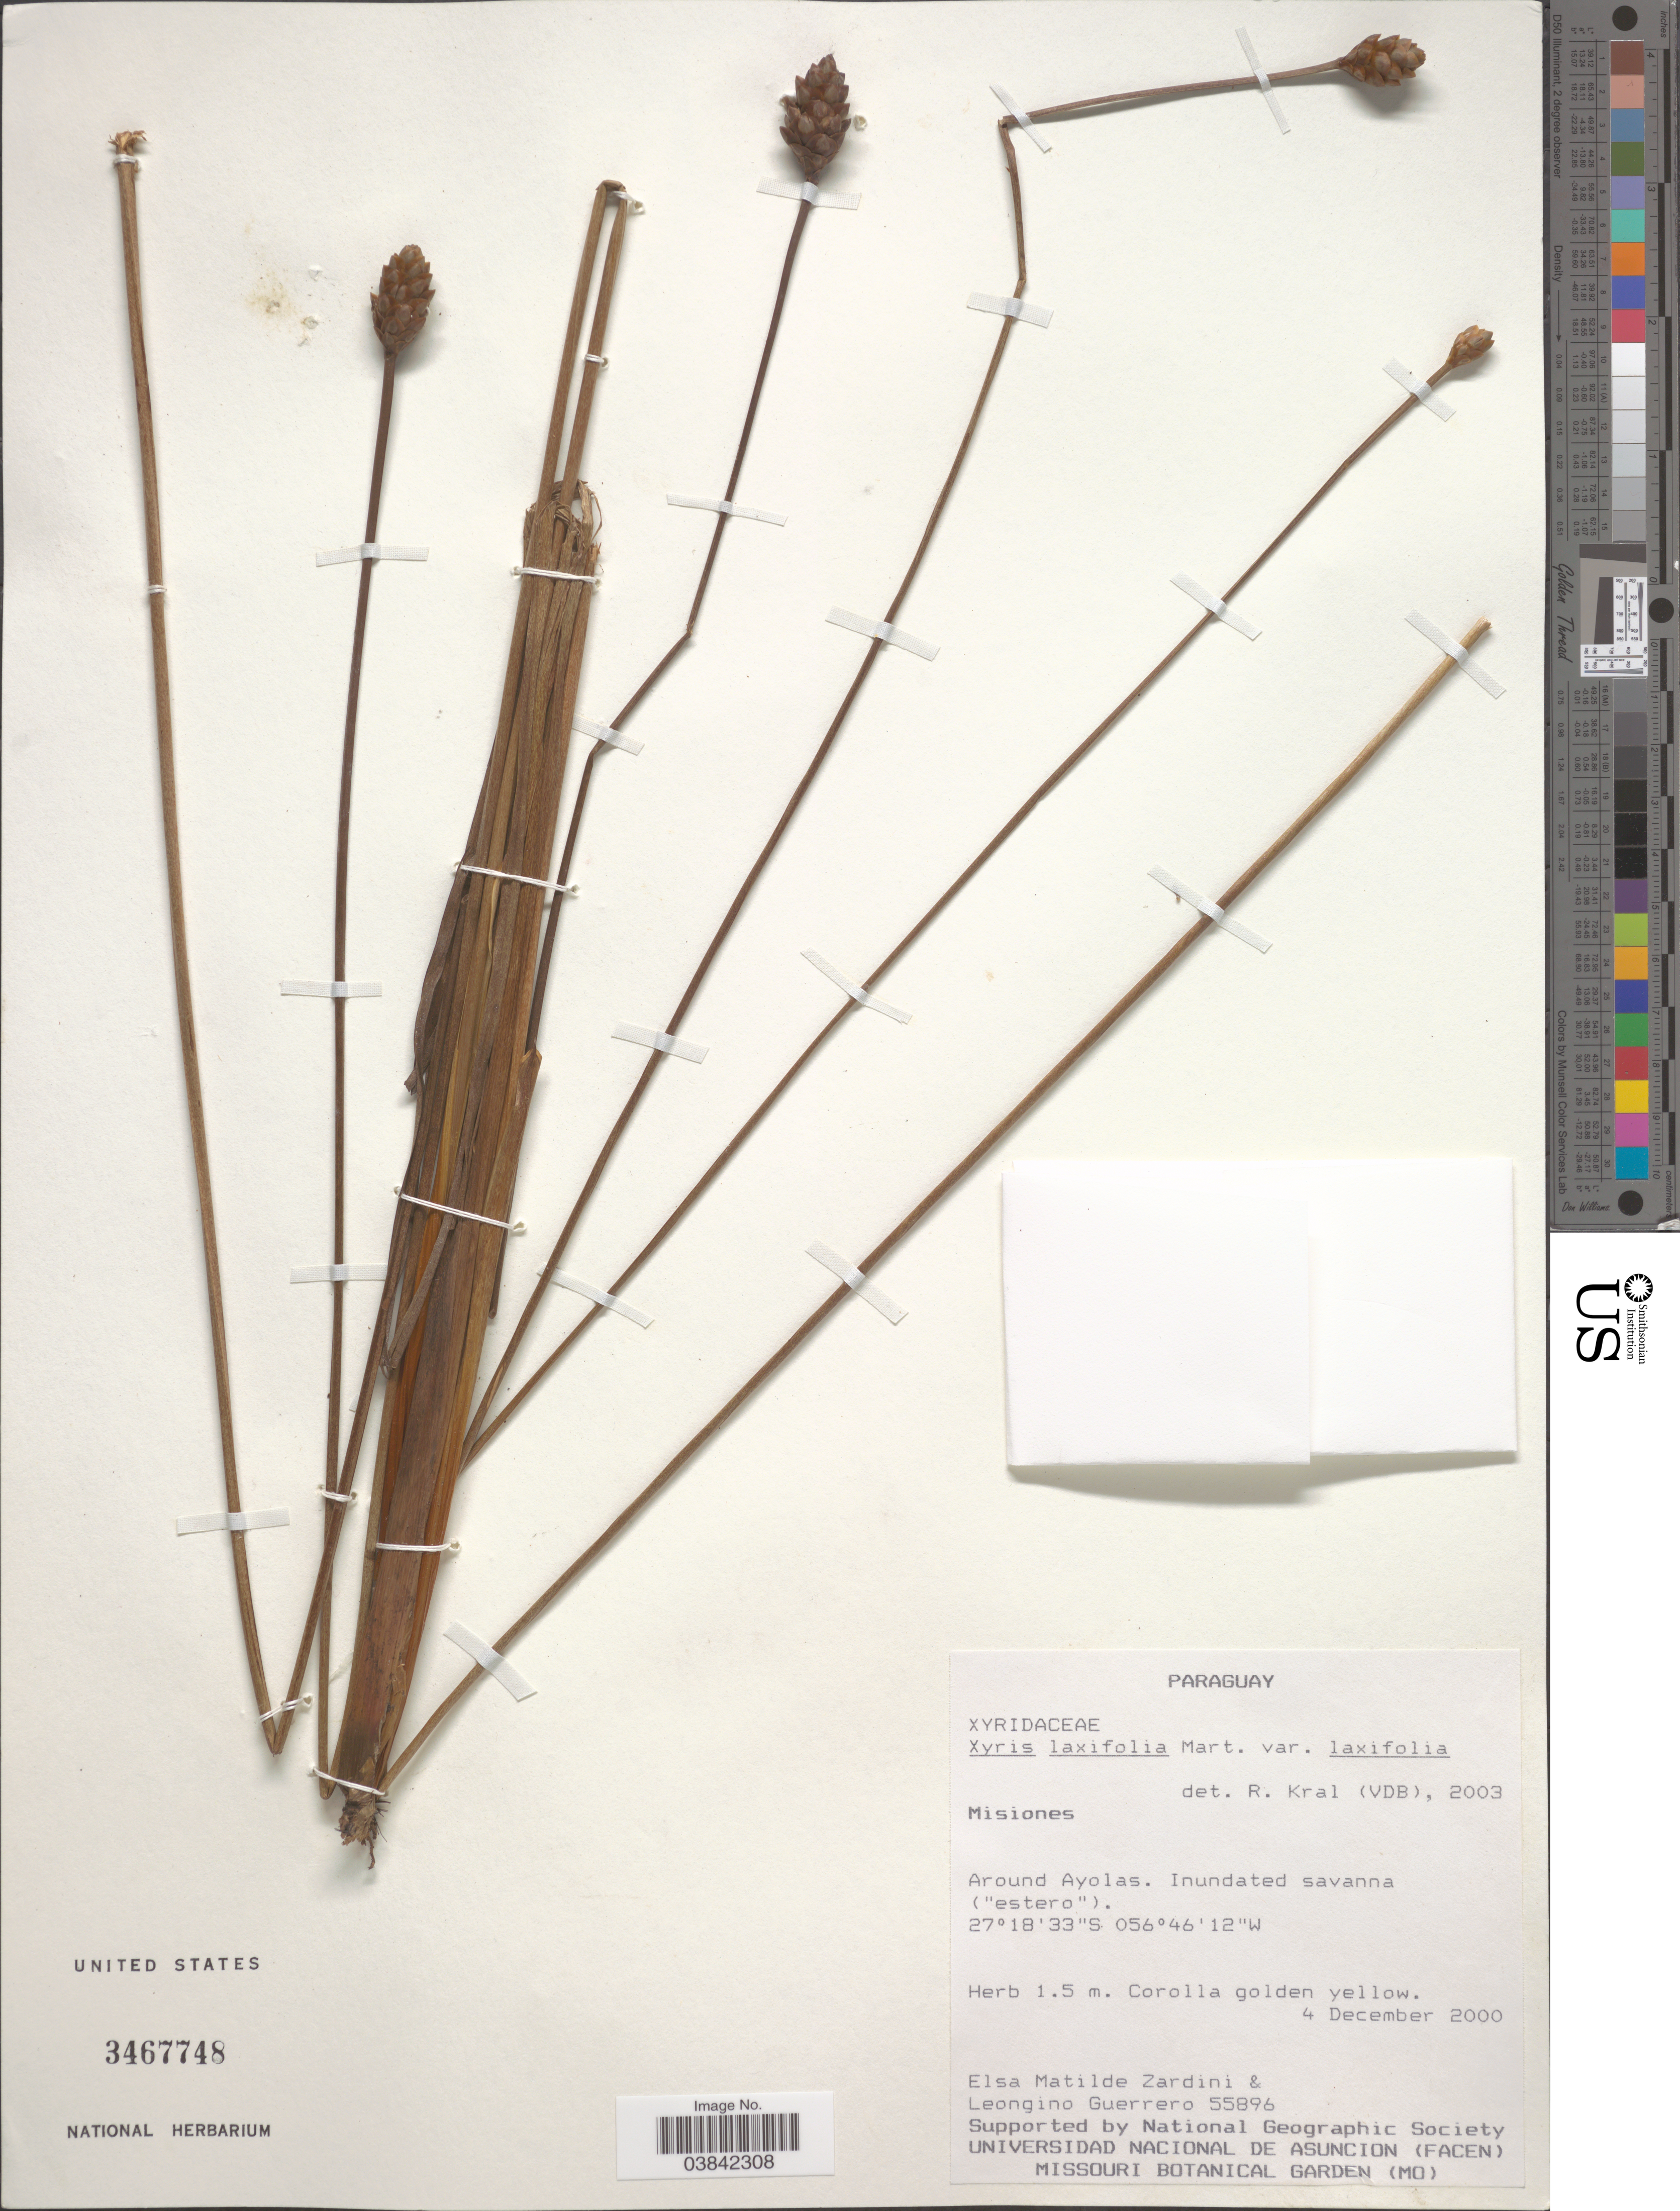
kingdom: Plantae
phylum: Tracheophyta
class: Liliopsida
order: Poales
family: Xyridaceae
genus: Xyris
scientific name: Xyris laxifolia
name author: Mart.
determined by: Kral, Robert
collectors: E. M. Zardini & L. Guerrero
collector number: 55896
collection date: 2000-12-04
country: Paraguay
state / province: Misiones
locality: Around Ayolas. Inundated savanna ('estero').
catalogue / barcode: US 3467748